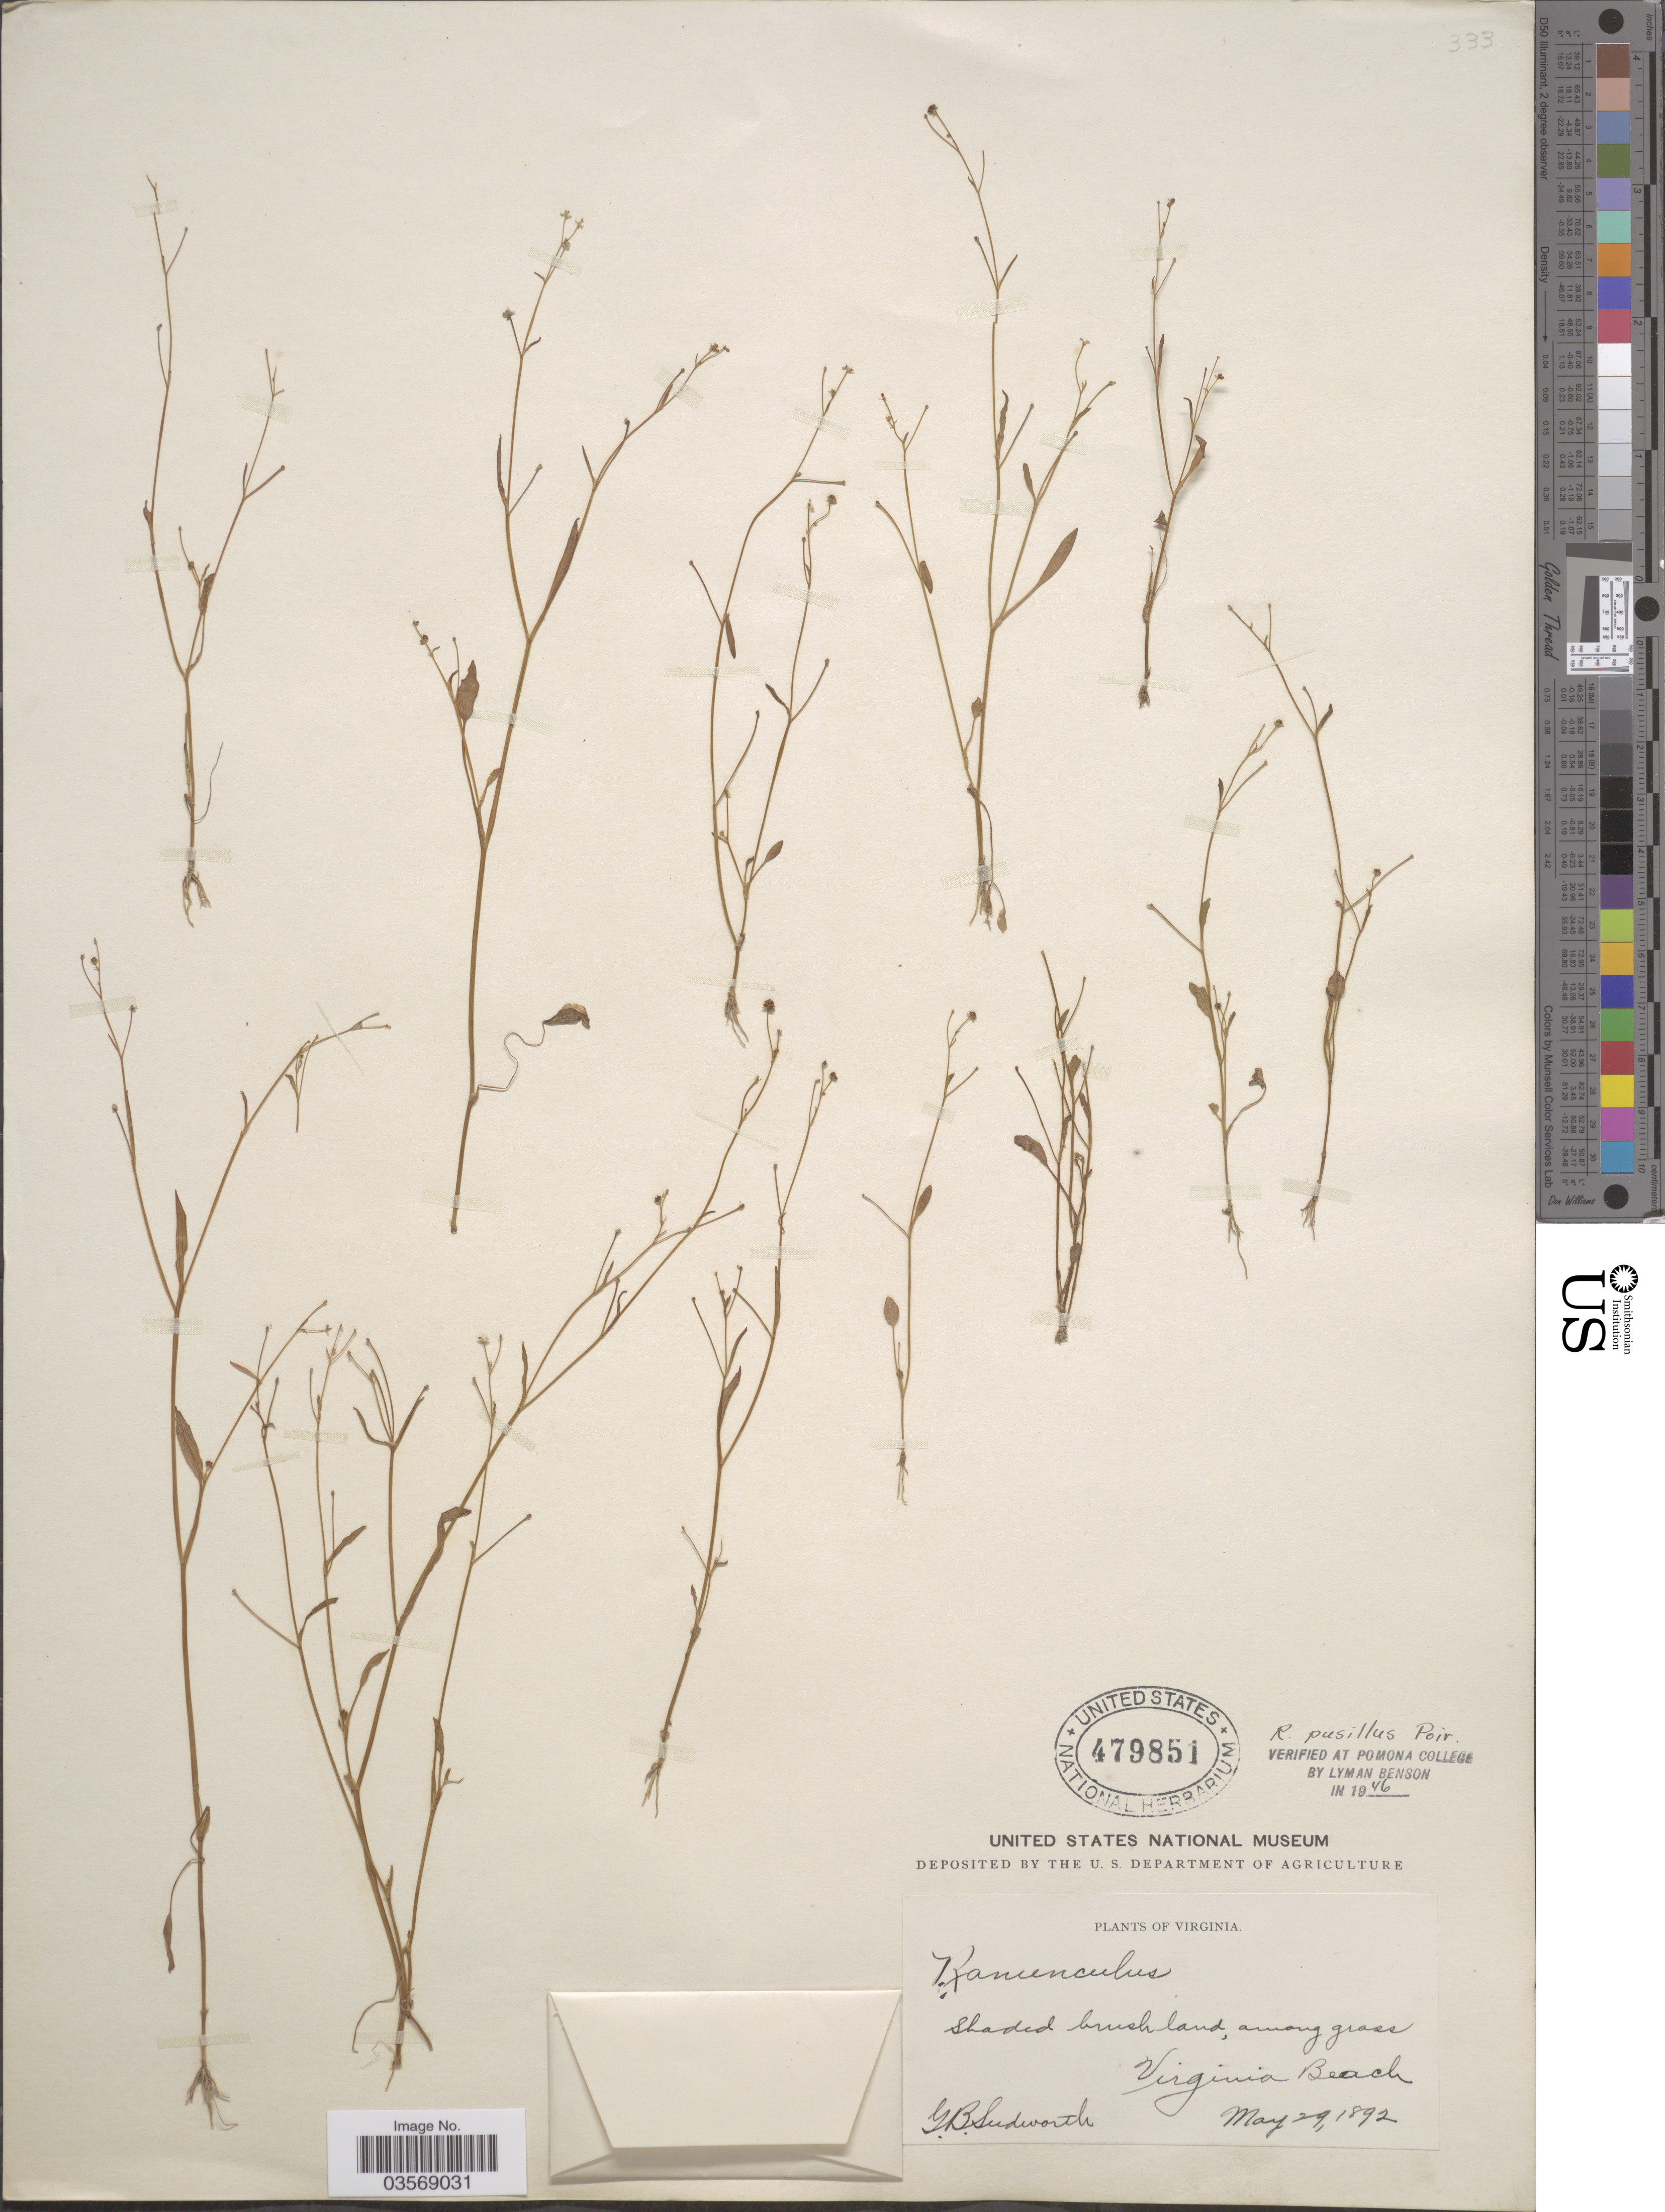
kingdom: Plantae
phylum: Tracheophyta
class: Magnoliopsida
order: Ranunculales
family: Ranunculaceae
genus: Ranunculus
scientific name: Ranunculus pusillus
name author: Poir.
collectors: G. B. Sudworth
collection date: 1892-05-29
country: United States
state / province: Virginia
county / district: City of Virginia Beach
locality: Virginia Beach.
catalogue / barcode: US 479851